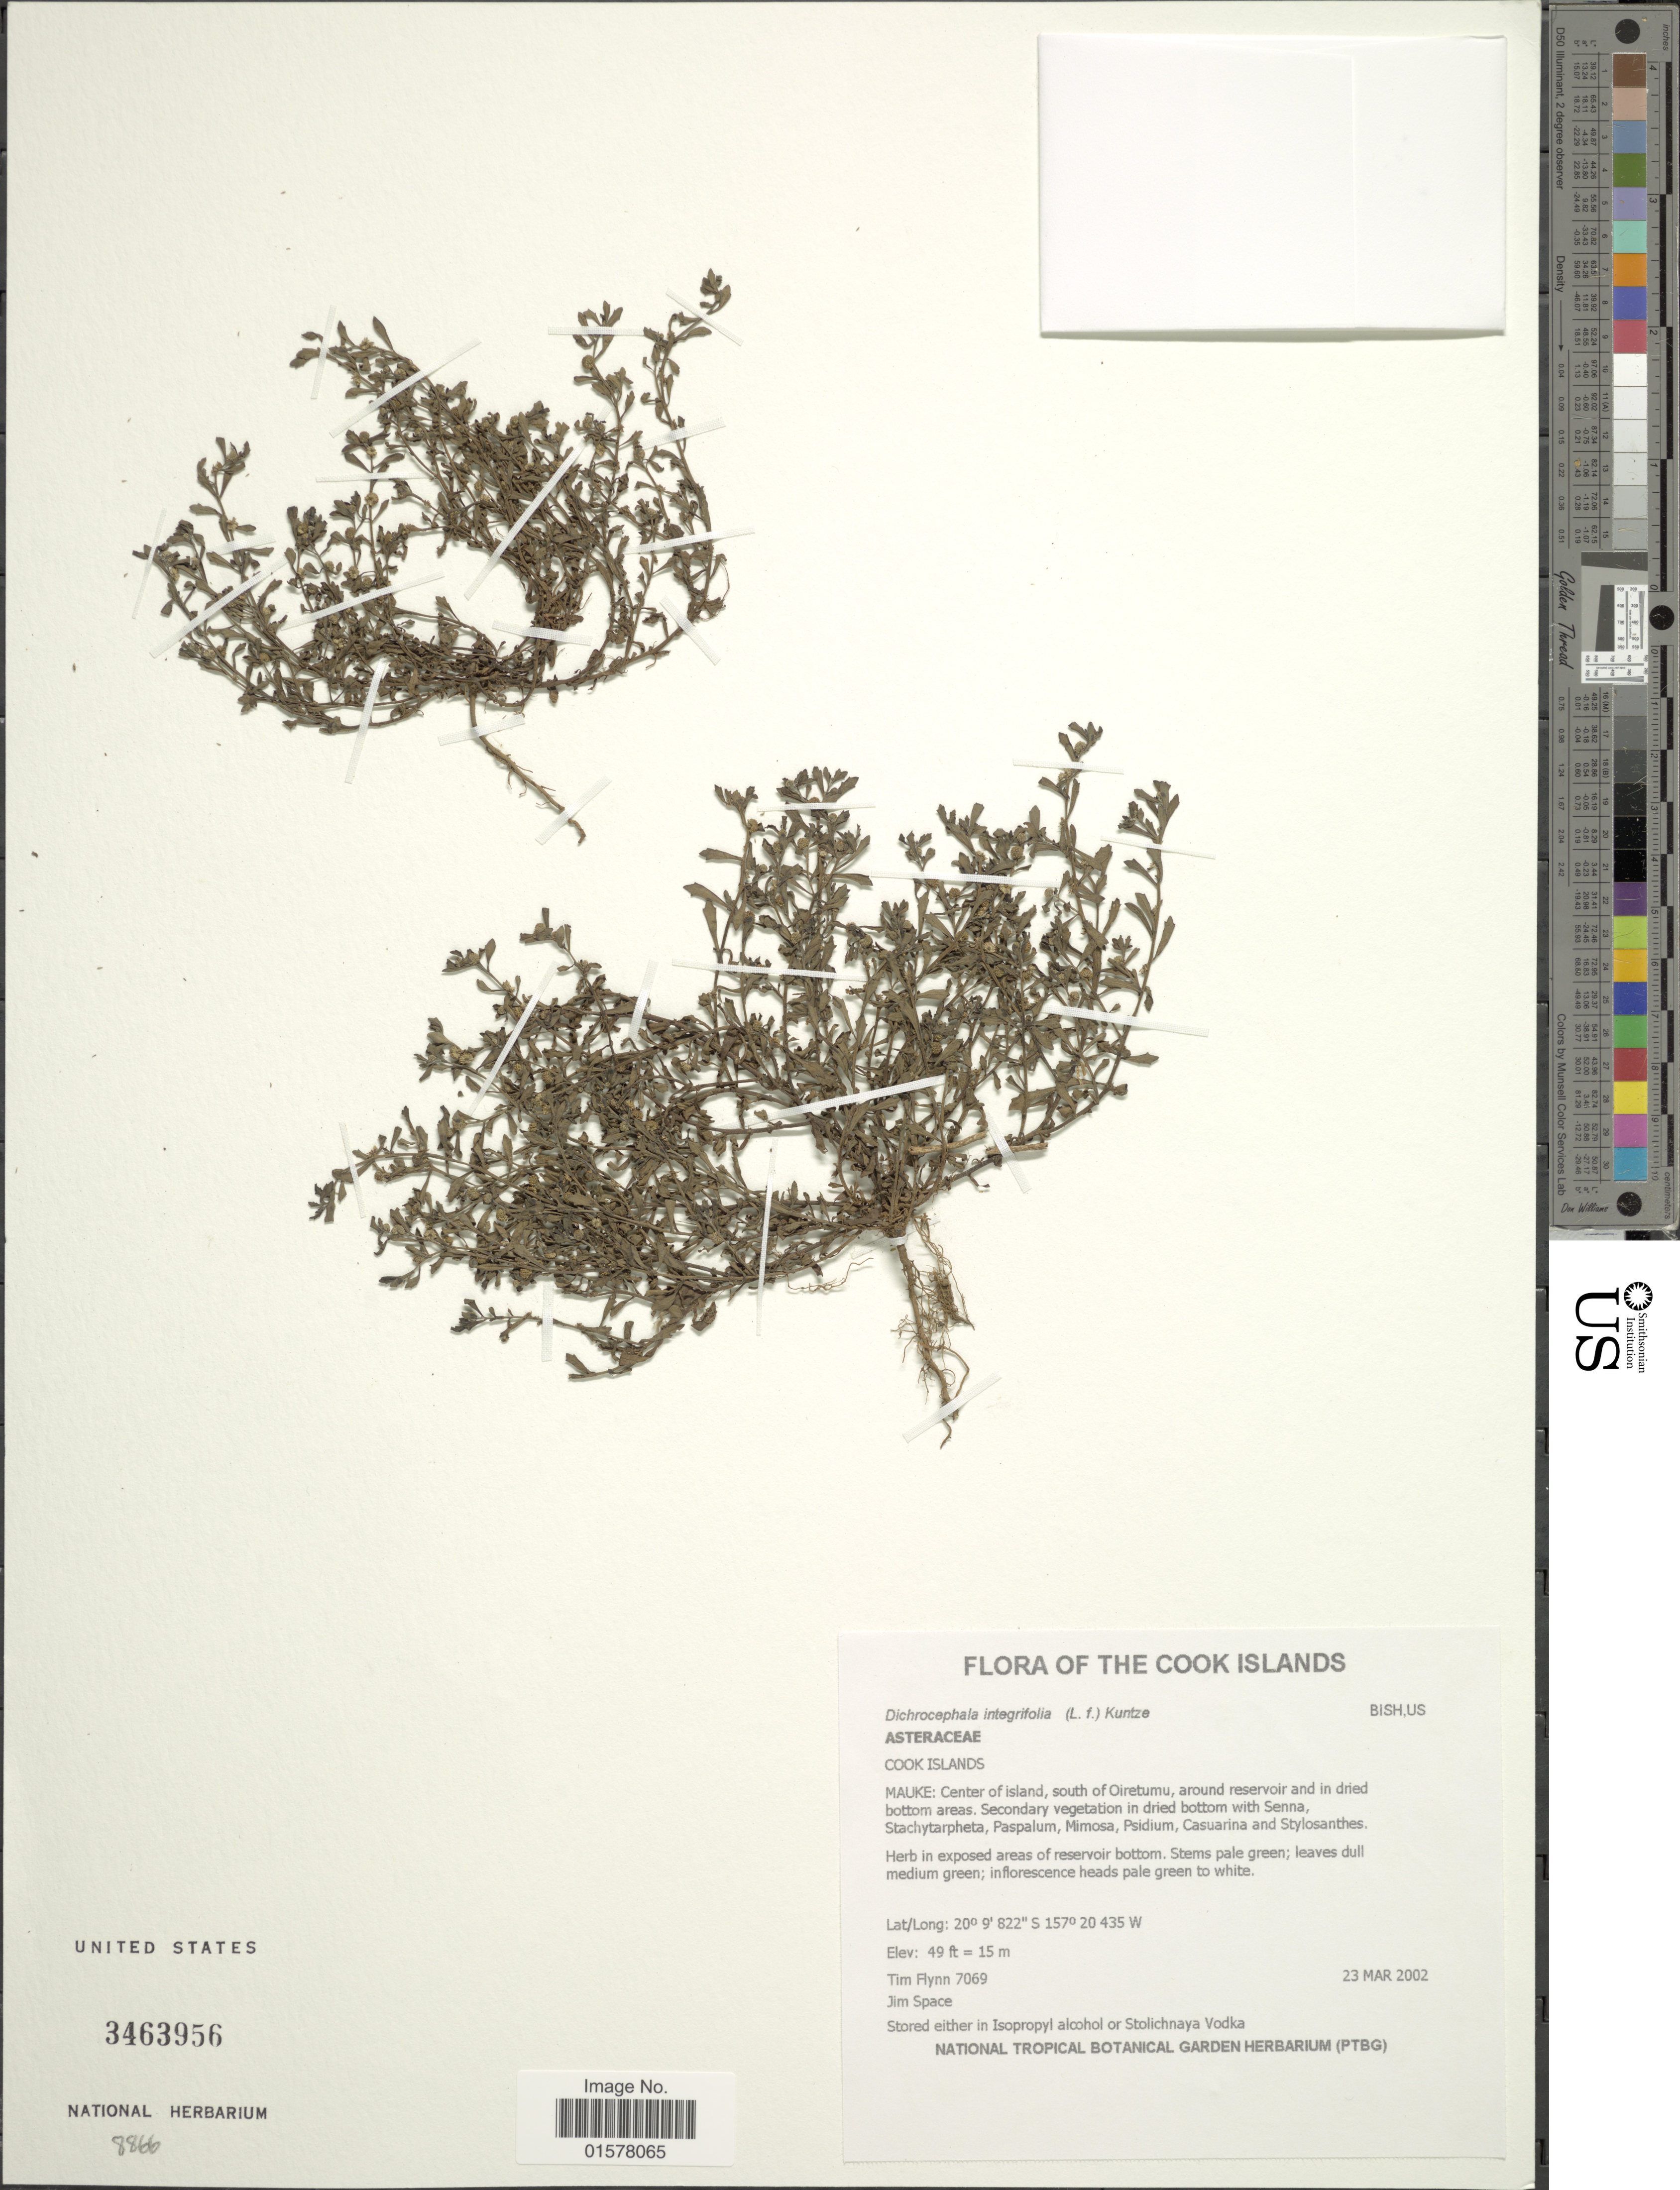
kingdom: Plantae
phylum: Tracheophyta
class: Magnoliopsida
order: Asterales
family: Asteraceae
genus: Dichrocephala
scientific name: Dichrocephala integrifolia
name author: (L. f.) Kuntze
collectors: T. Flynn & J. Space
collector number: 7069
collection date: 2002-03-23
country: Cook Islands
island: Mauke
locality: Center of island, south of Oiretumu, around reservoir and in dries bottom areas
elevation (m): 15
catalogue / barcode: US 3463956